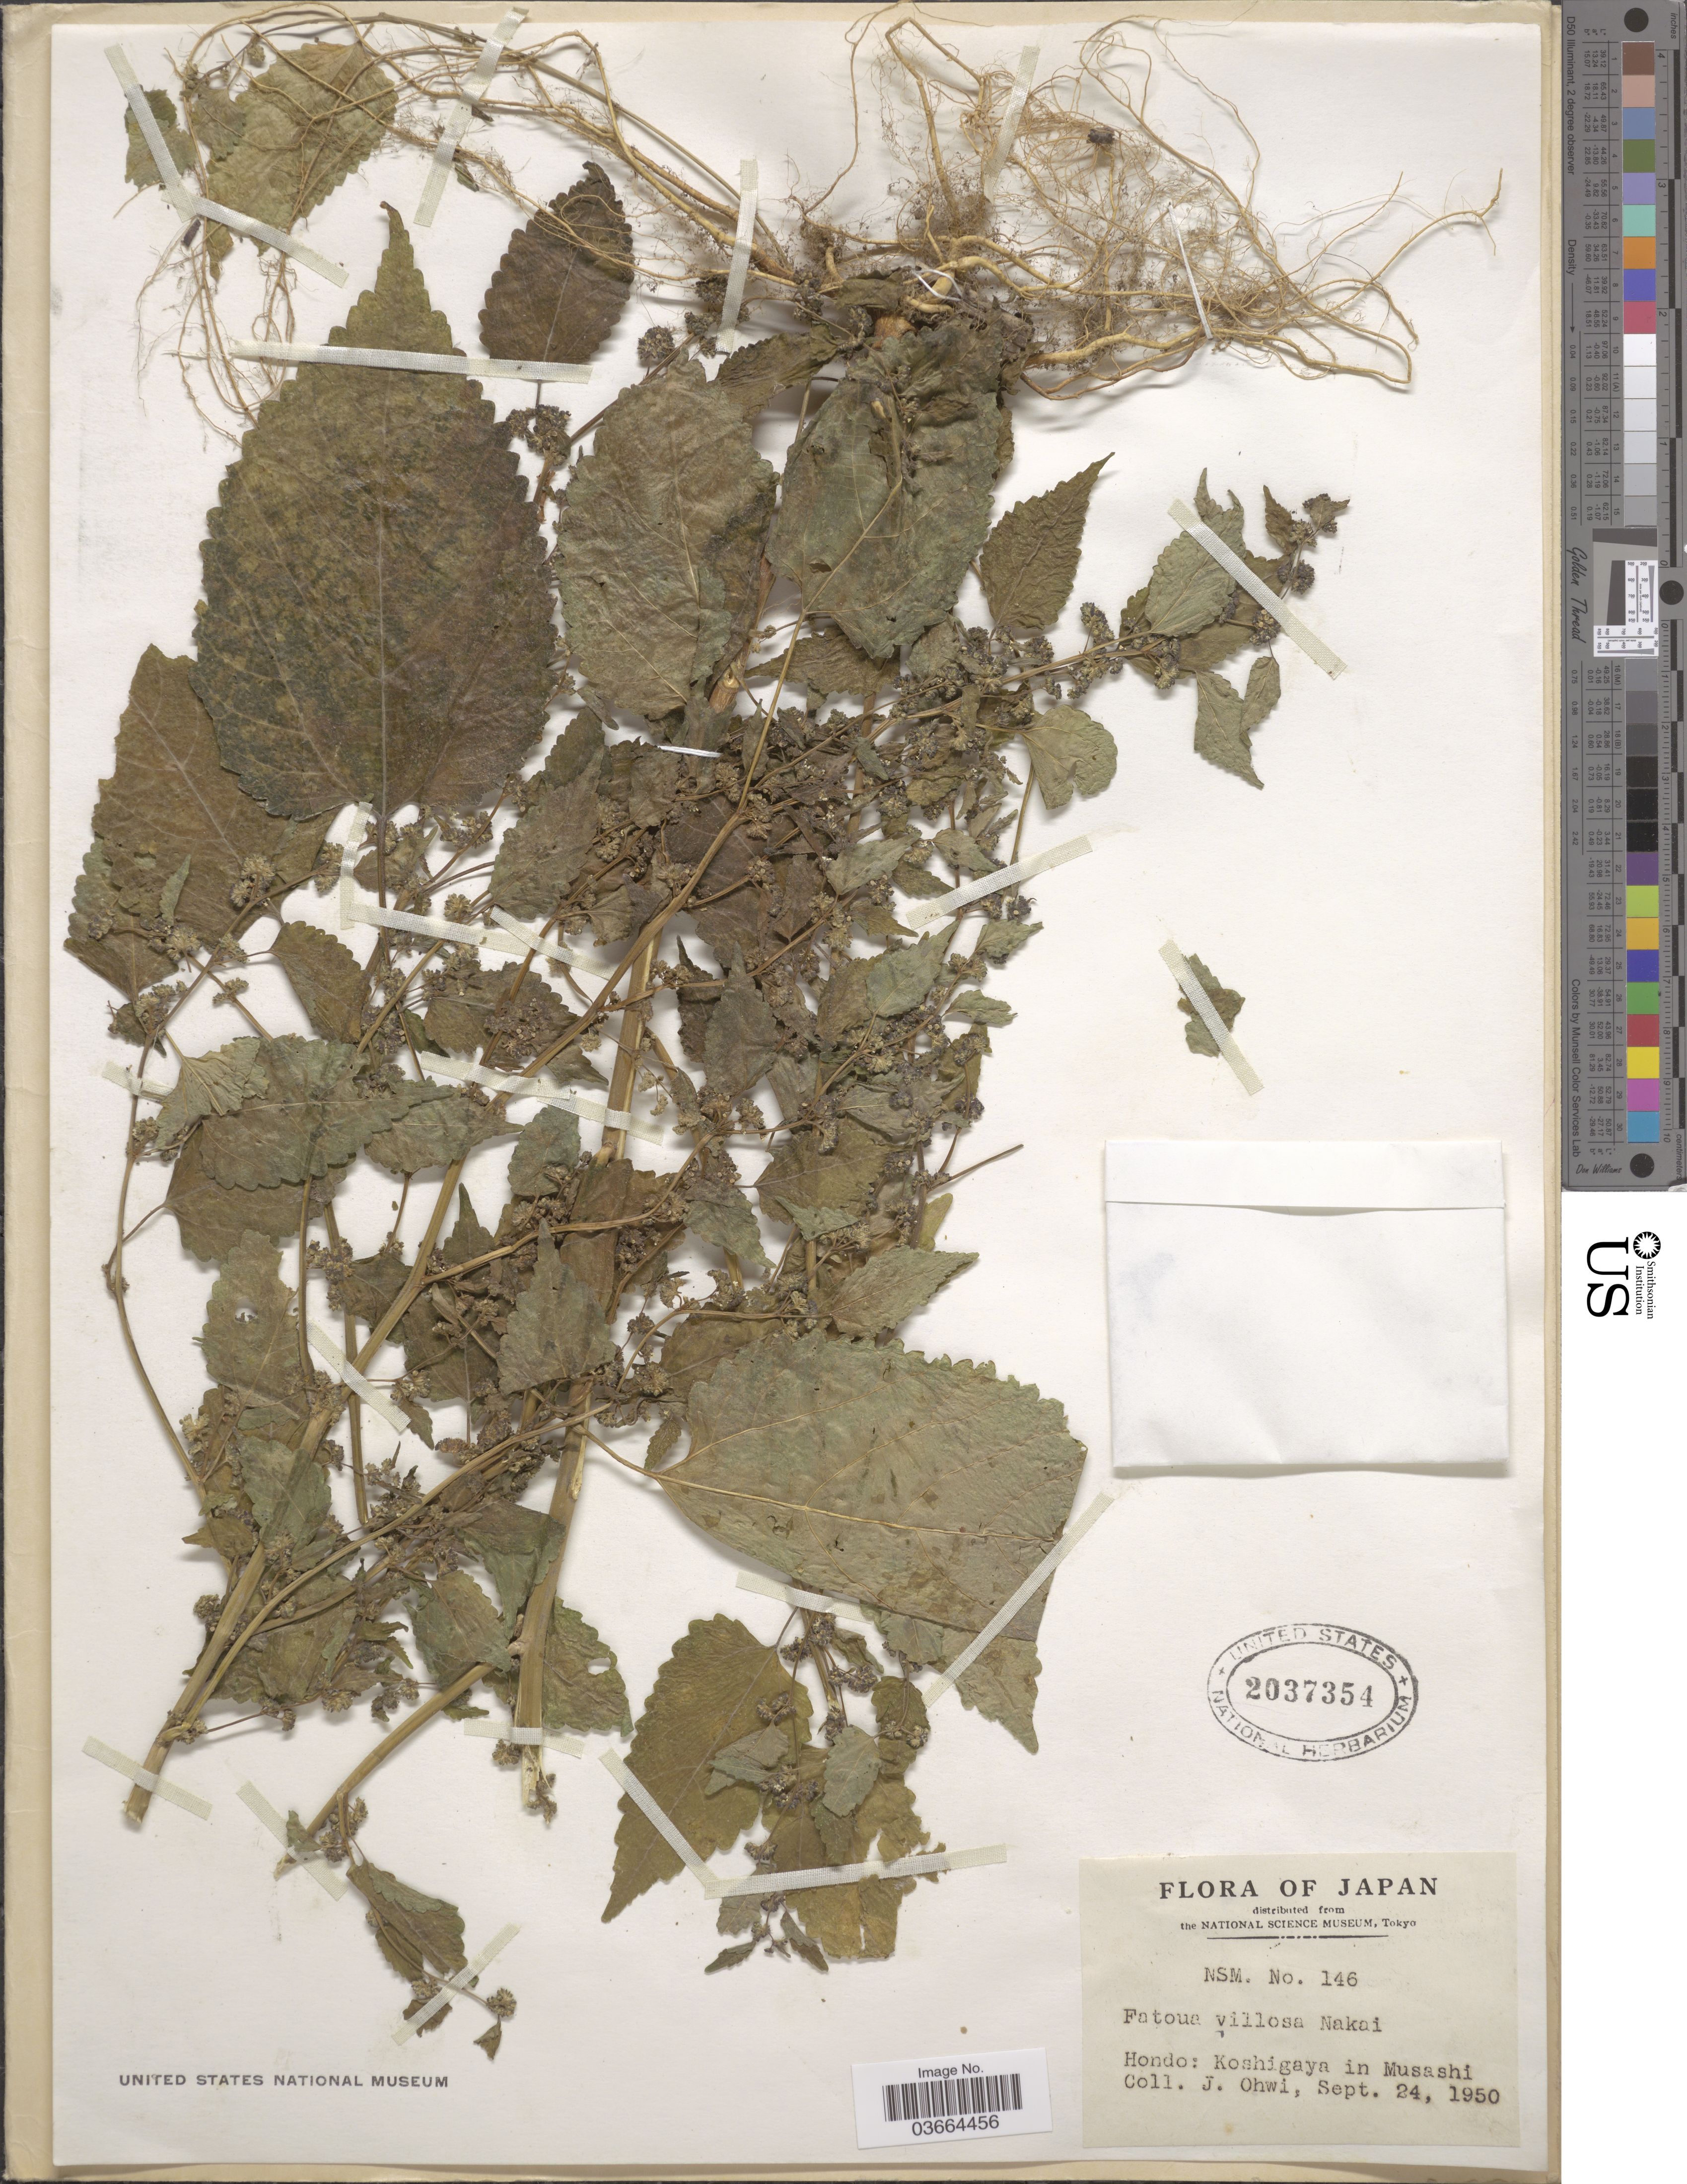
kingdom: Plantae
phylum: Tracheophyta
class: Magnoliopsida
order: Rosales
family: Moraceae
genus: Fatoua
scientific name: Fatoua villosa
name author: (Thunb.) Nakai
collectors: J. Ohwi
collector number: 146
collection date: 1950-09-24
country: Japan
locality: Hondo: Koshigaya in Musashi.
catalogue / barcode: US 2037354